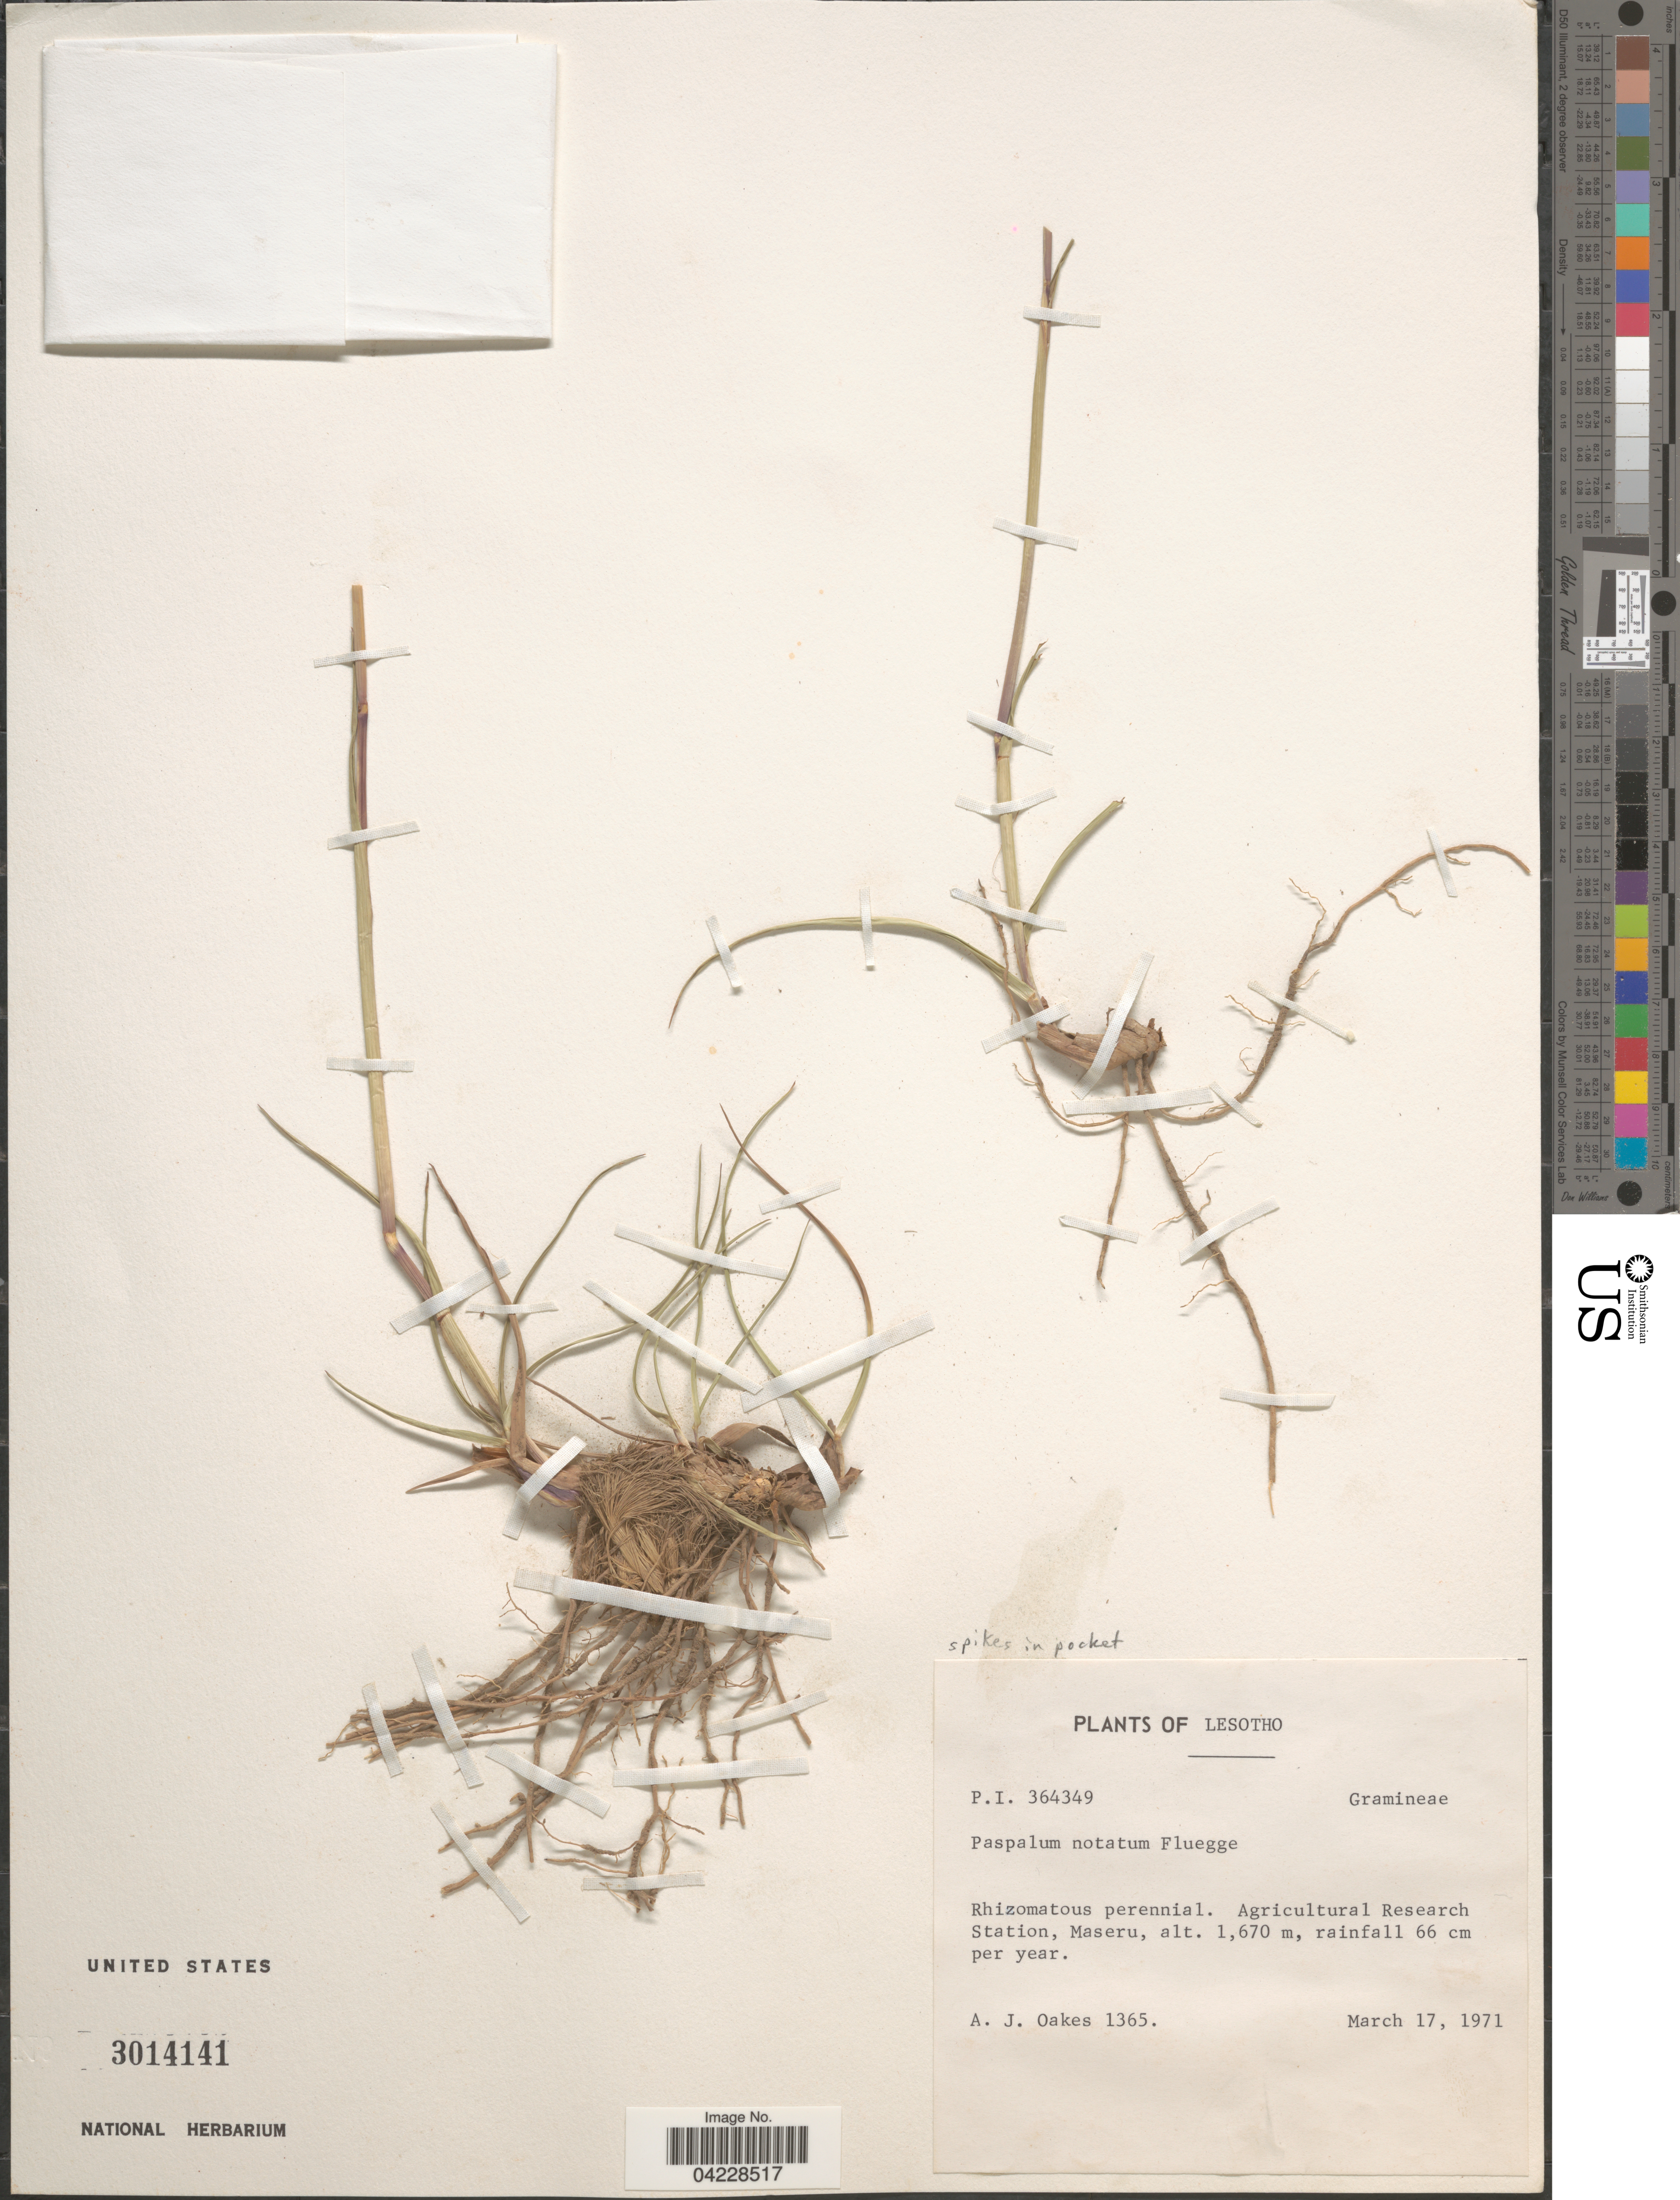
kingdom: Plantae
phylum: Tracheophyta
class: Liliopsida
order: Poales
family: Poaceae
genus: Paspalum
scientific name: Paspalum notatum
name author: Flüggé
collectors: A. Oakes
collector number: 1365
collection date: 1971-03-17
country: Lesotho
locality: Agricultural Research Station, Maseru.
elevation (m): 1670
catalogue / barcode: US 3014141